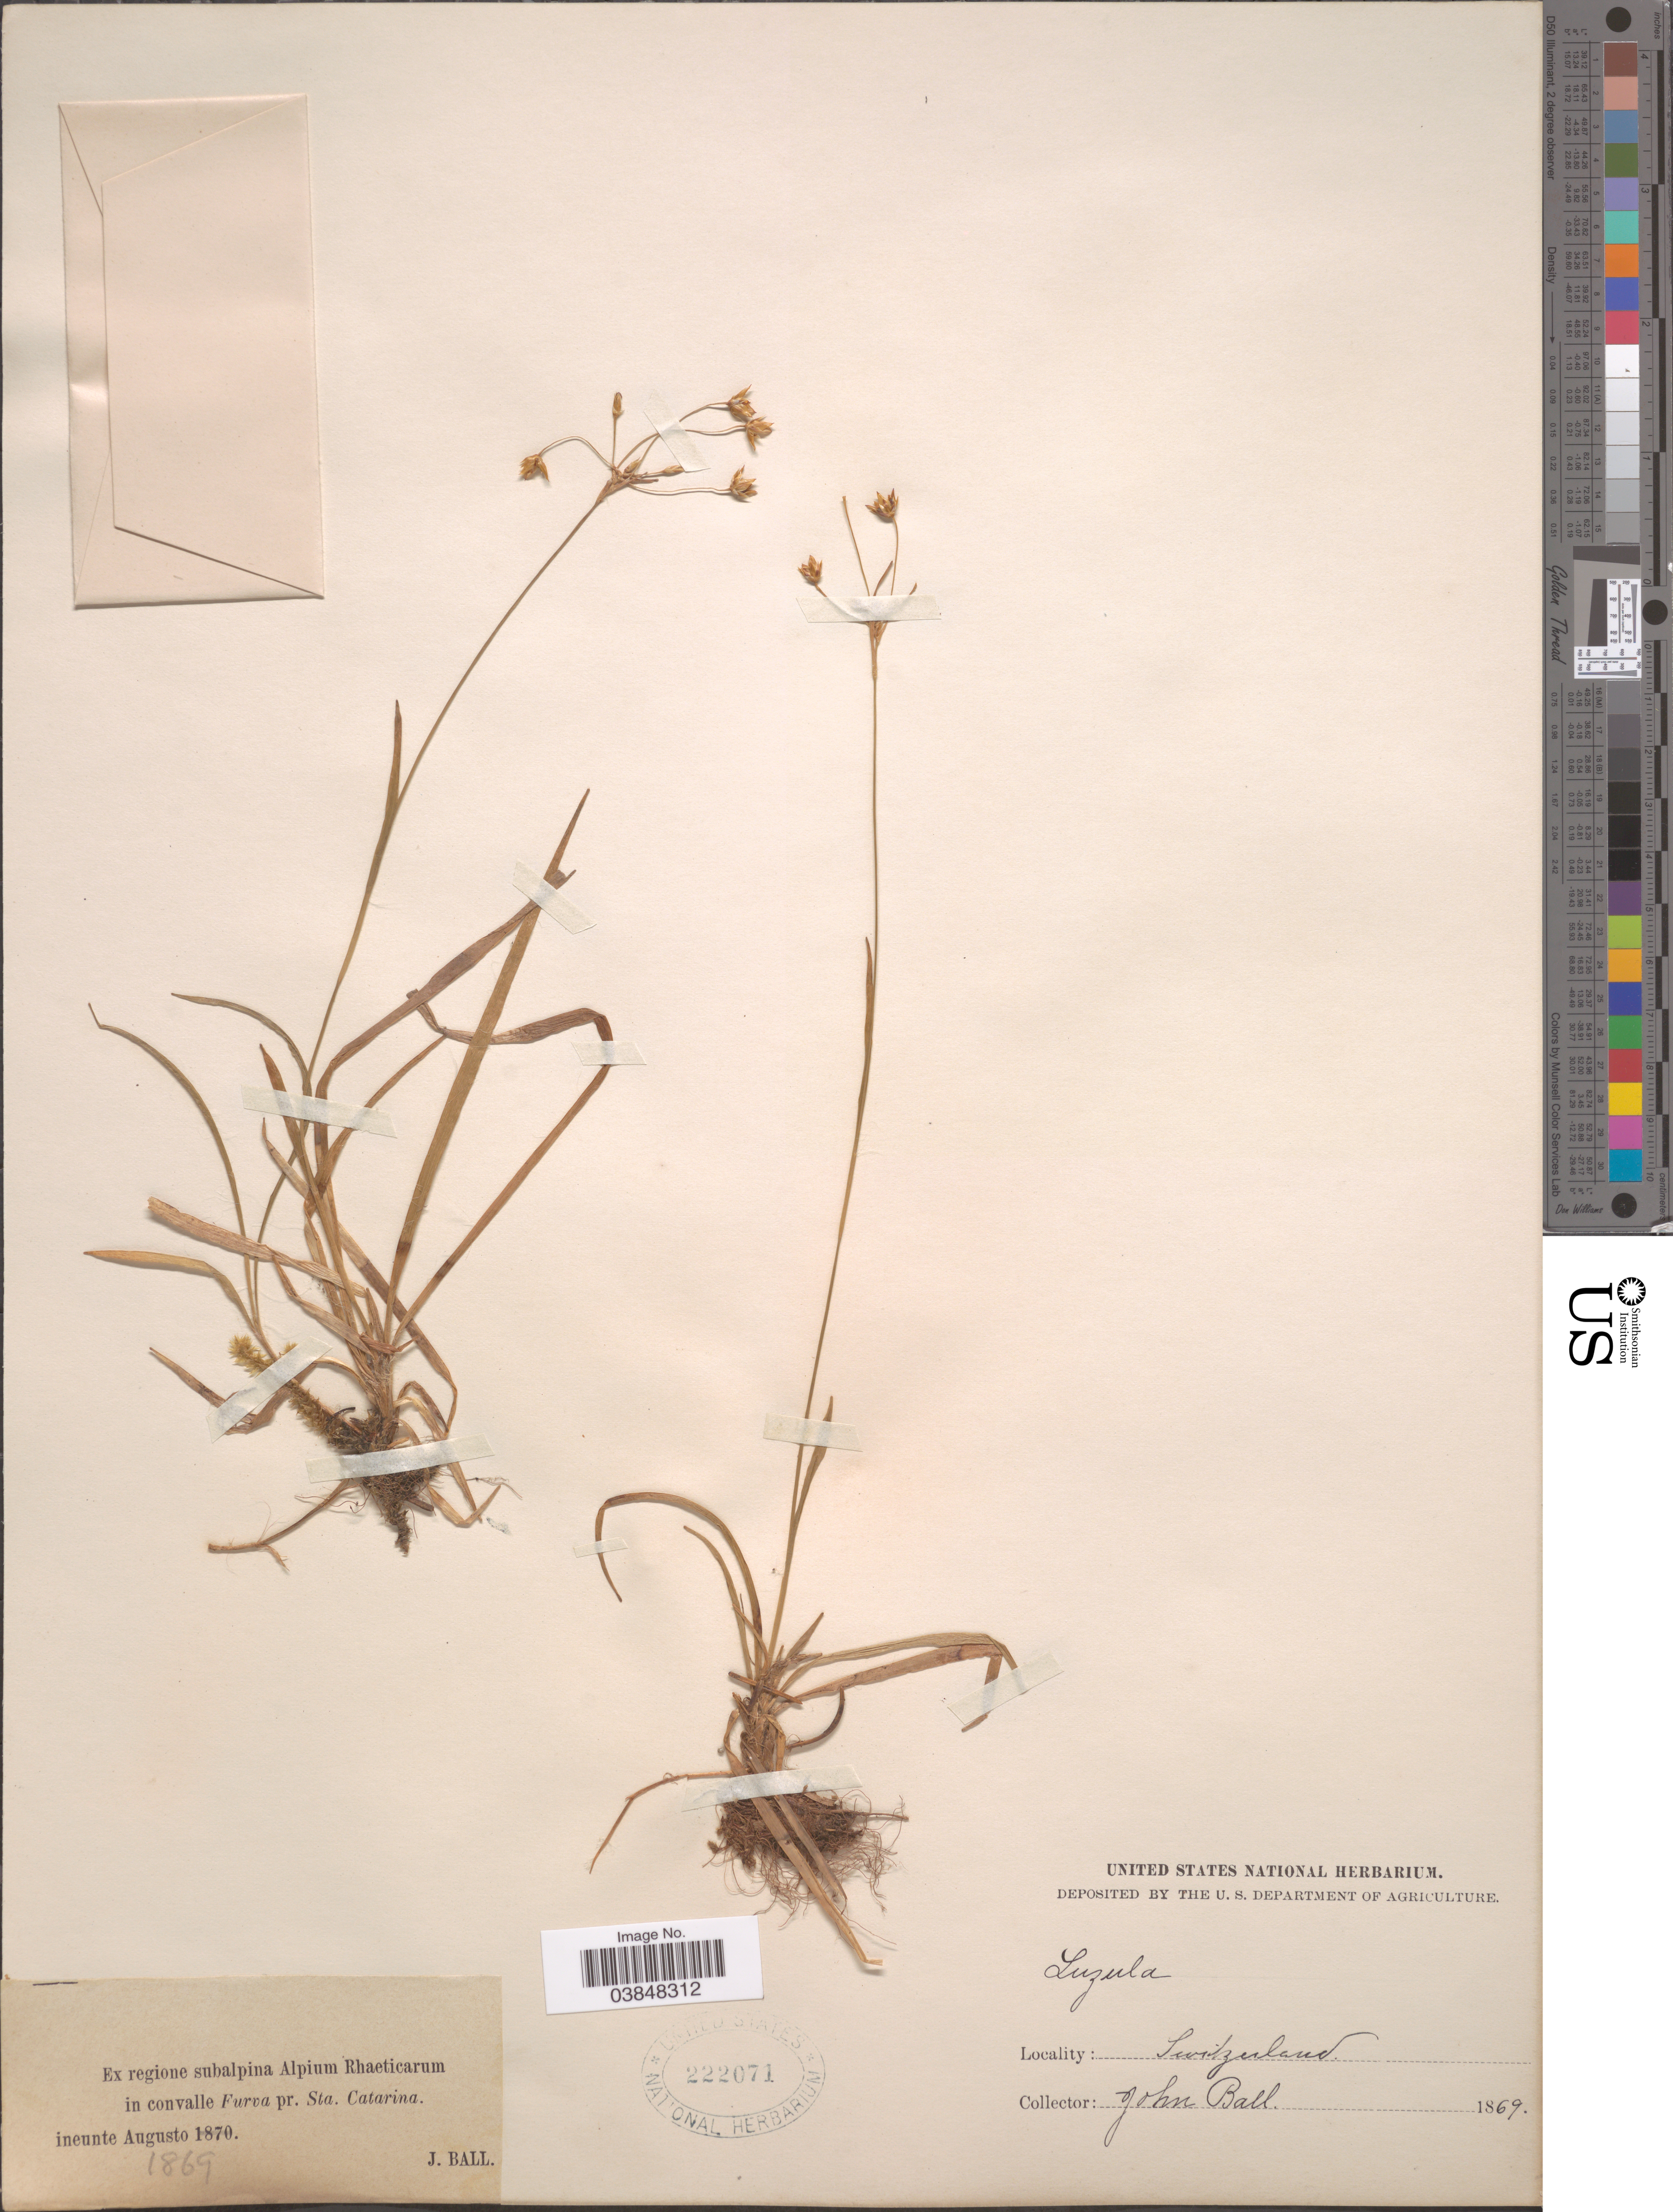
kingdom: Plantae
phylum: Tracheophyta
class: Liliopsida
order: Poales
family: Juncaceae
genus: Luzula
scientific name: Luzula sp.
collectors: J. Ball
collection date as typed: ineunte Augusto 1869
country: Switzerland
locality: Ex regione subalpina Alpium Rhaeticarum in convalle Furva pr. Sta. Catarina.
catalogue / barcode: US 222071